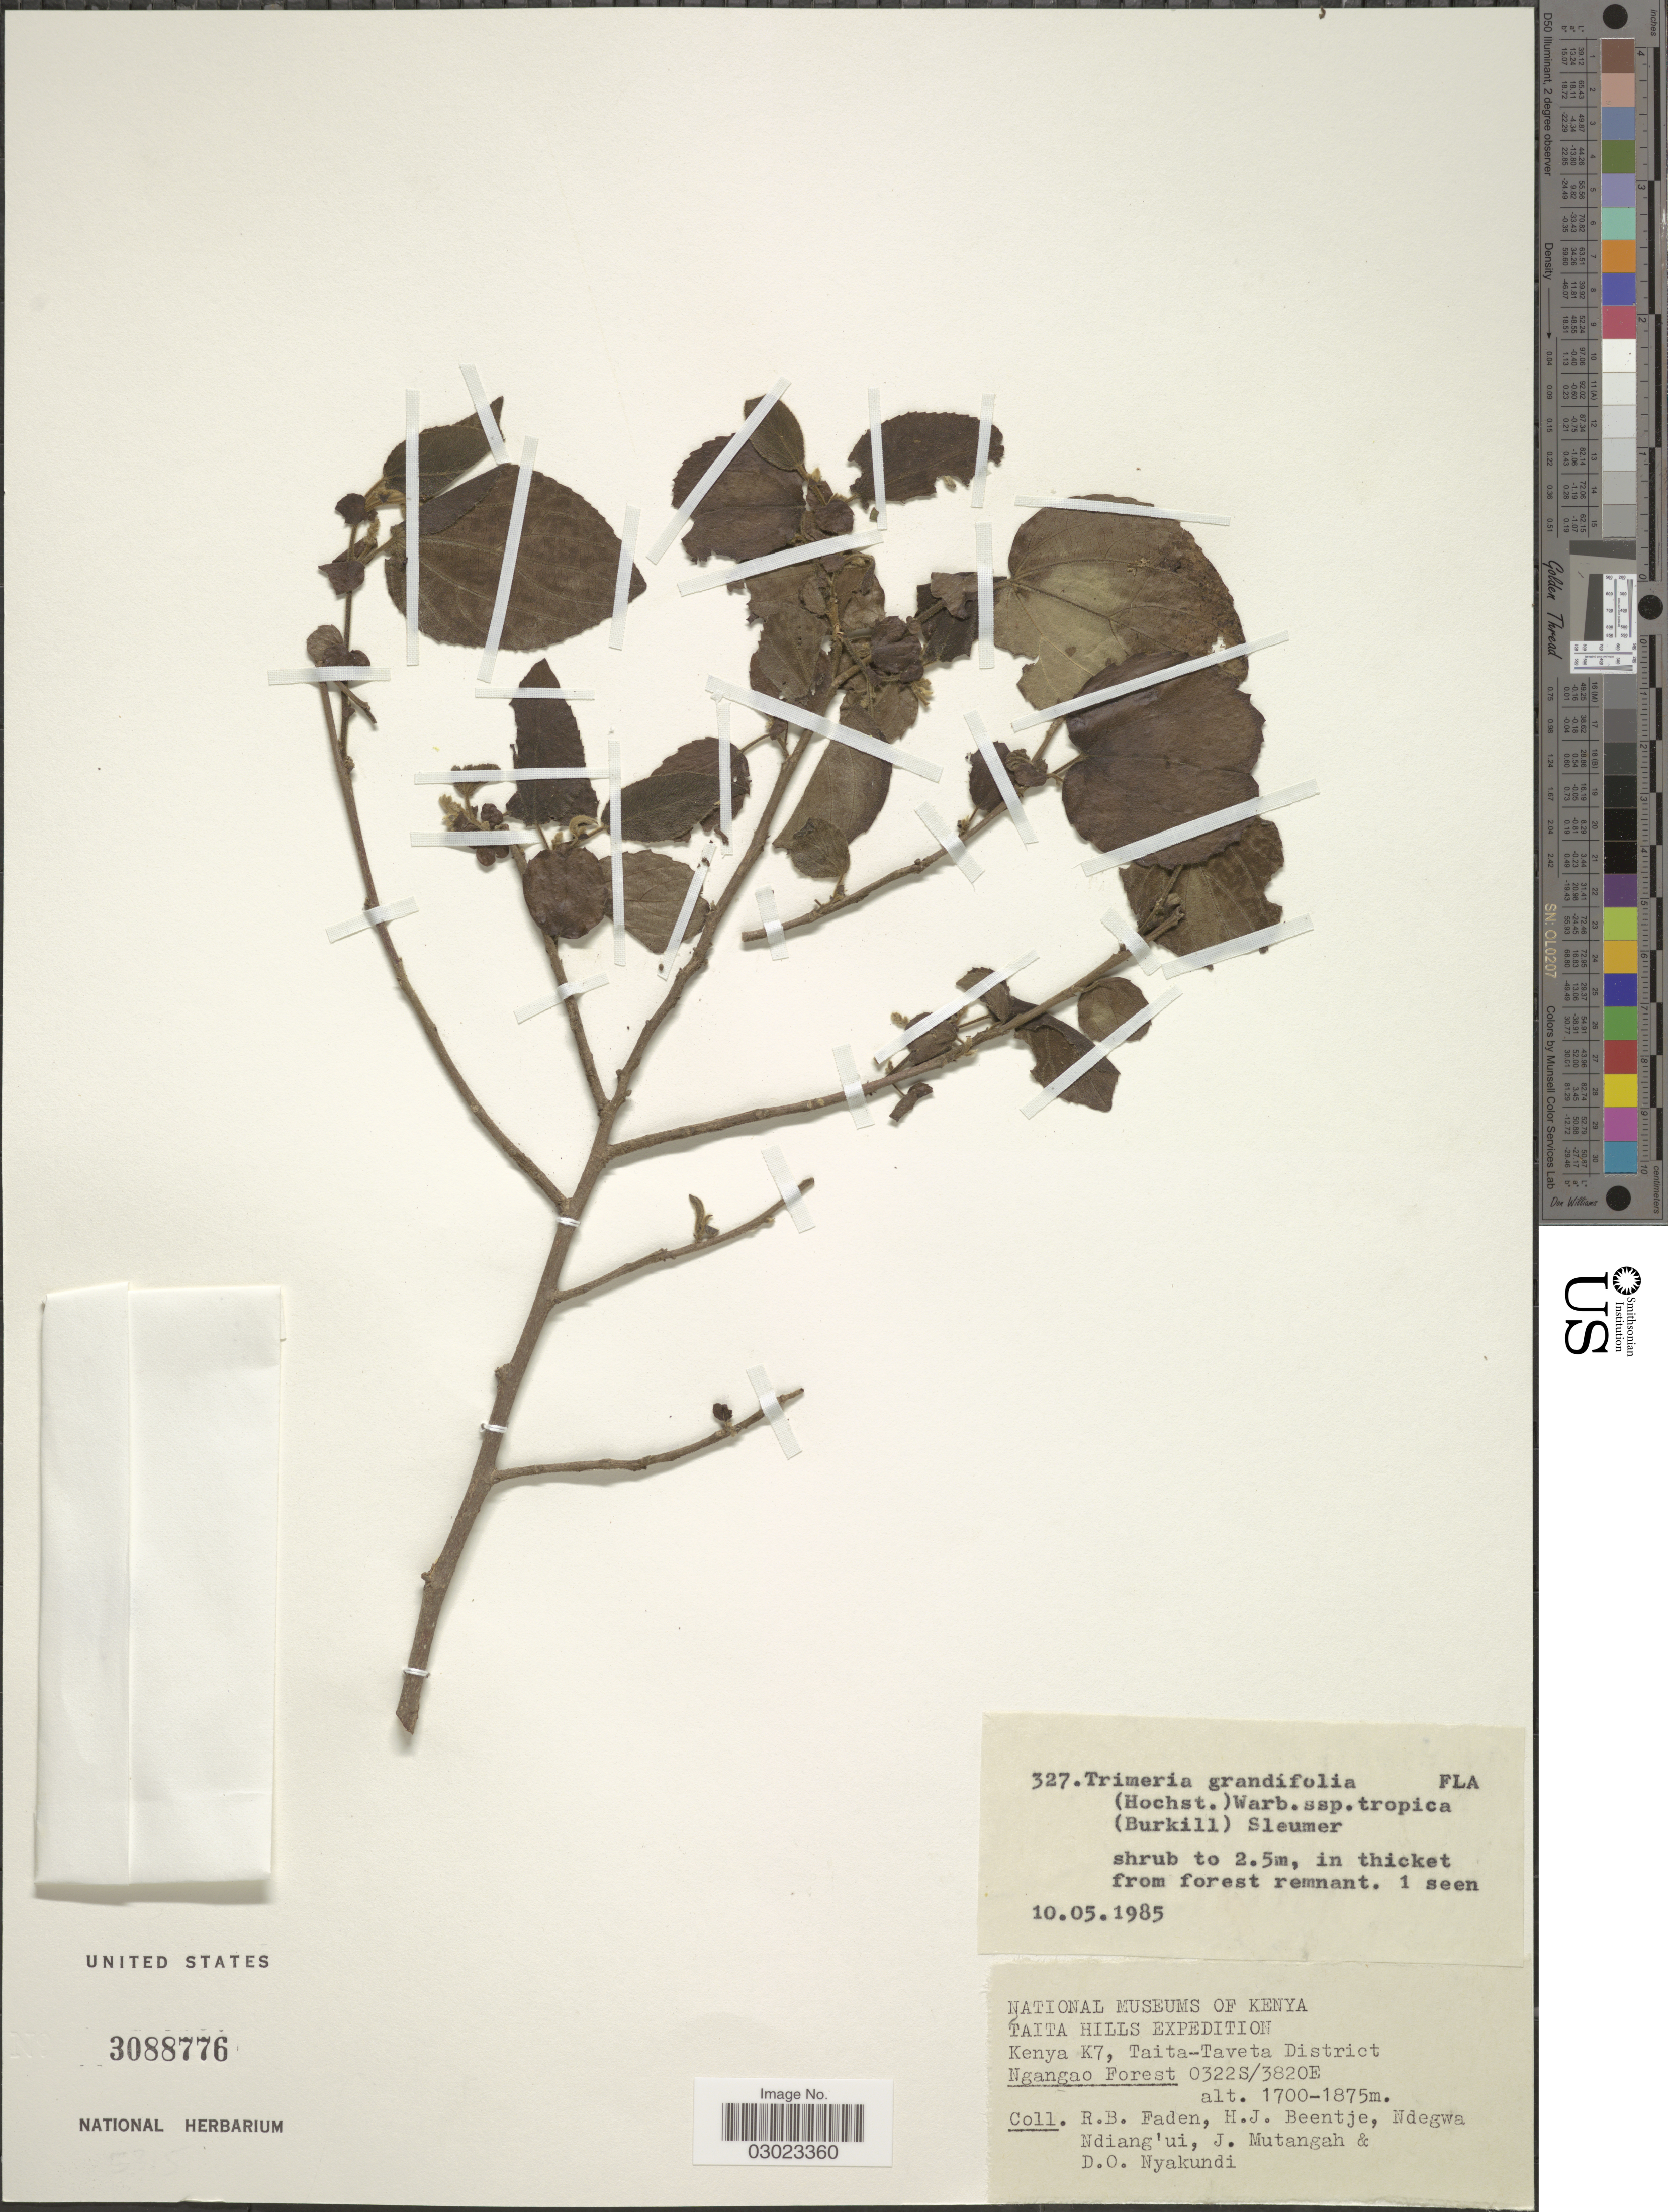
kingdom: Plantae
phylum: Tracheophyta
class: Magnoliopsida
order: Malpighiales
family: Salicaceae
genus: Trimeria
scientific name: Trimeria grandifolia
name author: (Hochst.) Warb.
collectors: R. B. Faden, H. J. Beentje, Ndegwa Ndiang'ui, J. Mutangah & D. Nyakundi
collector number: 327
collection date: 1985-05-10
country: Kenya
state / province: Taita Taveta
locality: Taita Hills, K7, Taita-Taveta District, Ngangao Forest.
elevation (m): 1700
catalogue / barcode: US 3088776